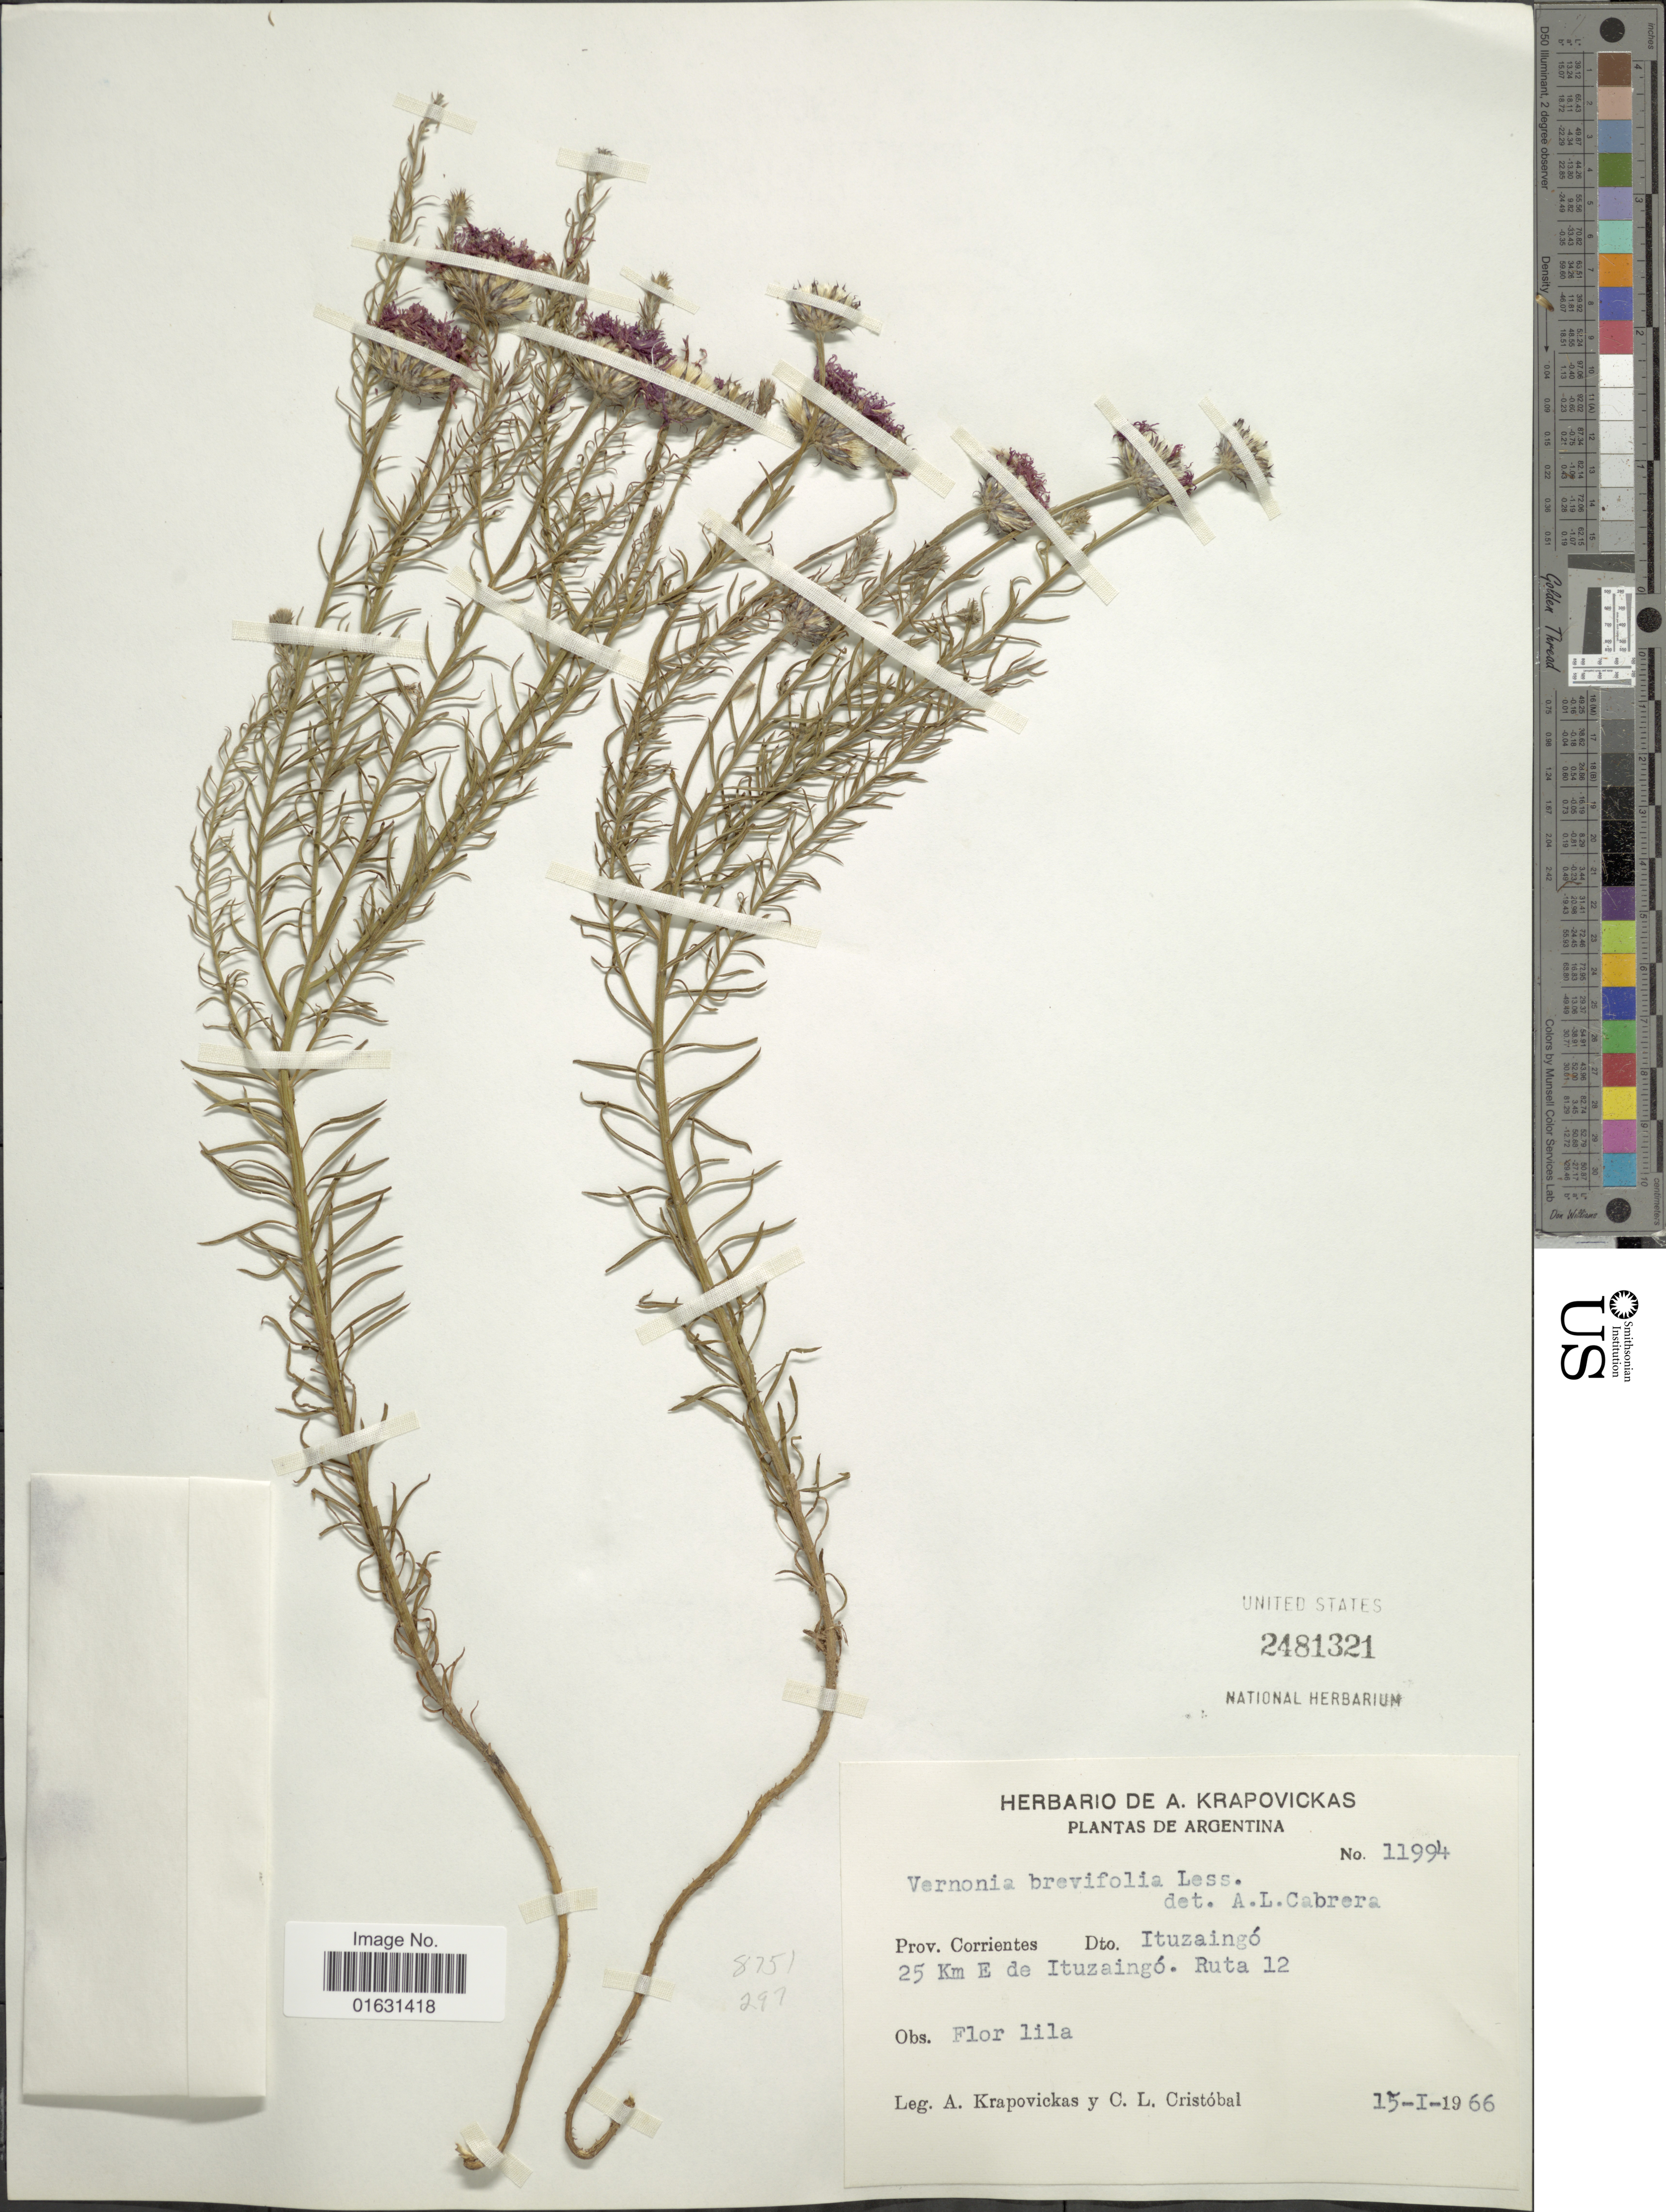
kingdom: Plantae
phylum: Tracheophyta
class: Magnoliopsida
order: Asterales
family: Asteraceae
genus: Lessingianthus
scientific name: Lessingianthus brevifolius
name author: (Less.) H. Rob.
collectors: A. Krapovickas & C. L. Cristóbal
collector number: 11994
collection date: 1966-01-15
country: Argentina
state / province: Corrientes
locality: Dto. Ituzaingo, 25 km E deItuzaingo, Ruto 12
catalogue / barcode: US 2481321